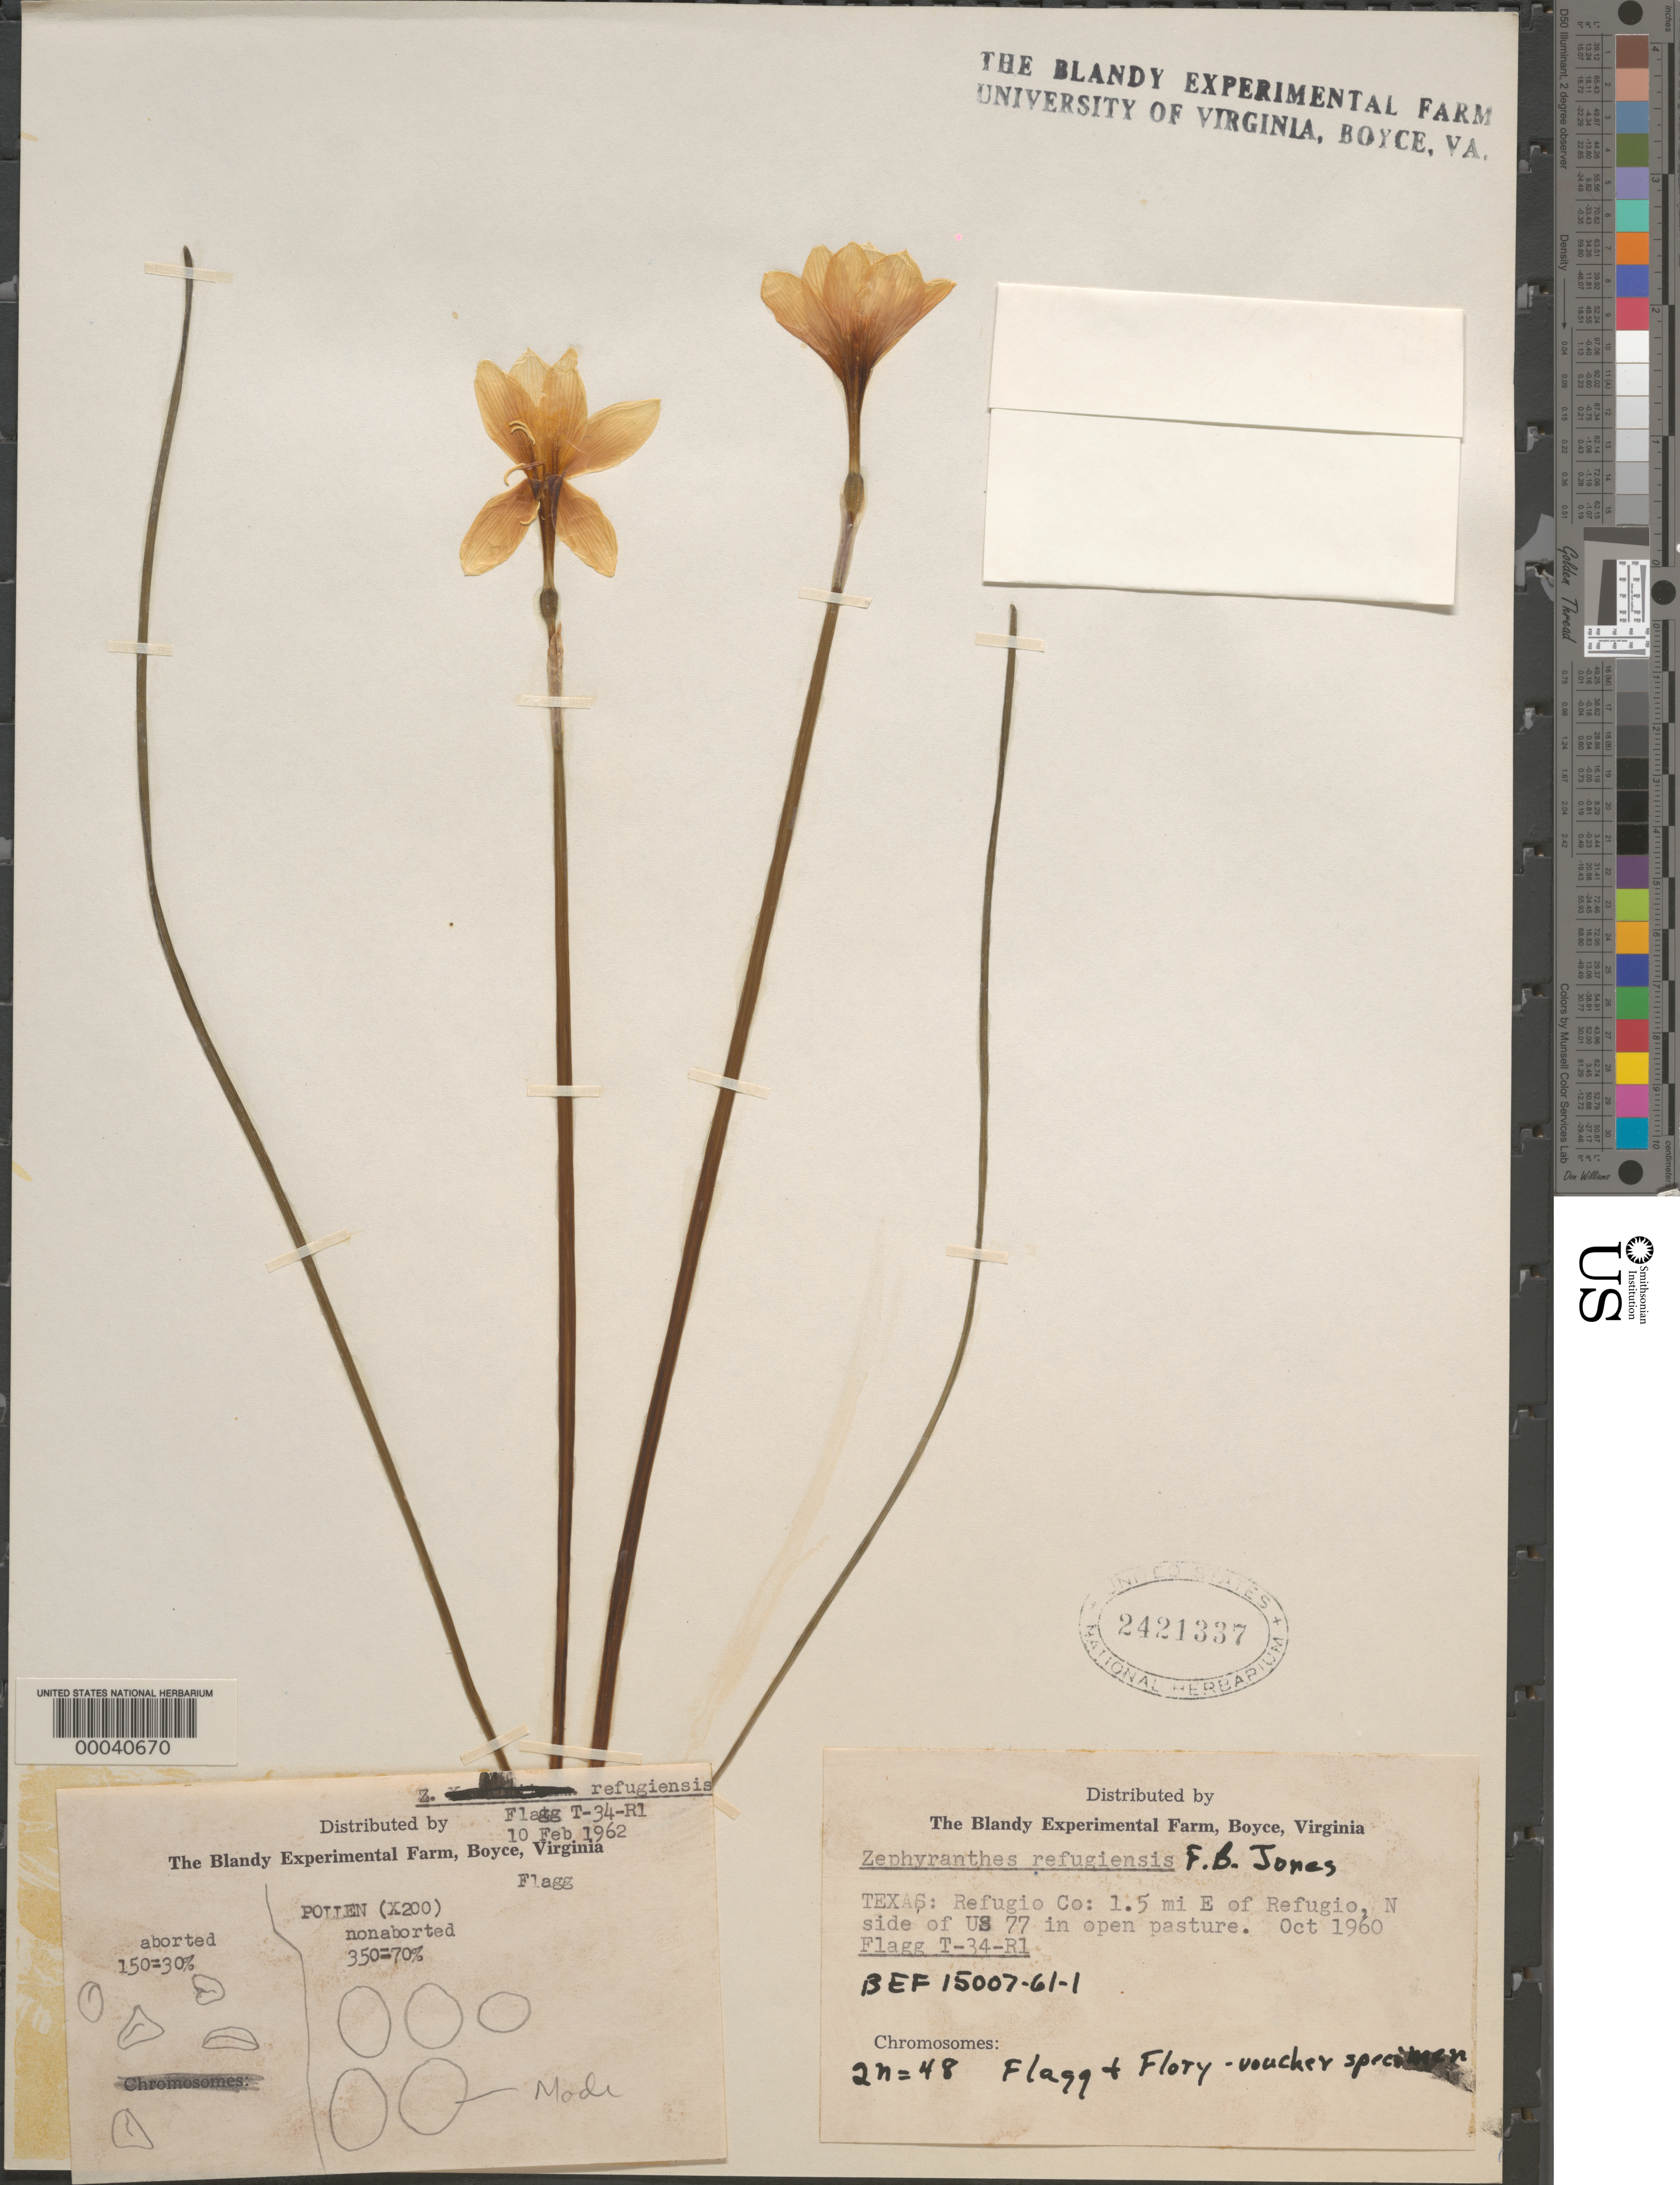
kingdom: Plantae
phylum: Tracheophyta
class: Liliopsida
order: Asparagales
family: Amaryllidaceae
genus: Zephyranthes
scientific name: Zephyranthes refugiensis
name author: F.B. Jones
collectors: R. O. Flagg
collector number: T-34-r1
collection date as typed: Oct 1960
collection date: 1960-10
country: United States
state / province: Texas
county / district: Refugio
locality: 1.5 mi. e of refugio, n side u.s. 77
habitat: Open pasture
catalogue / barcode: US 2421337